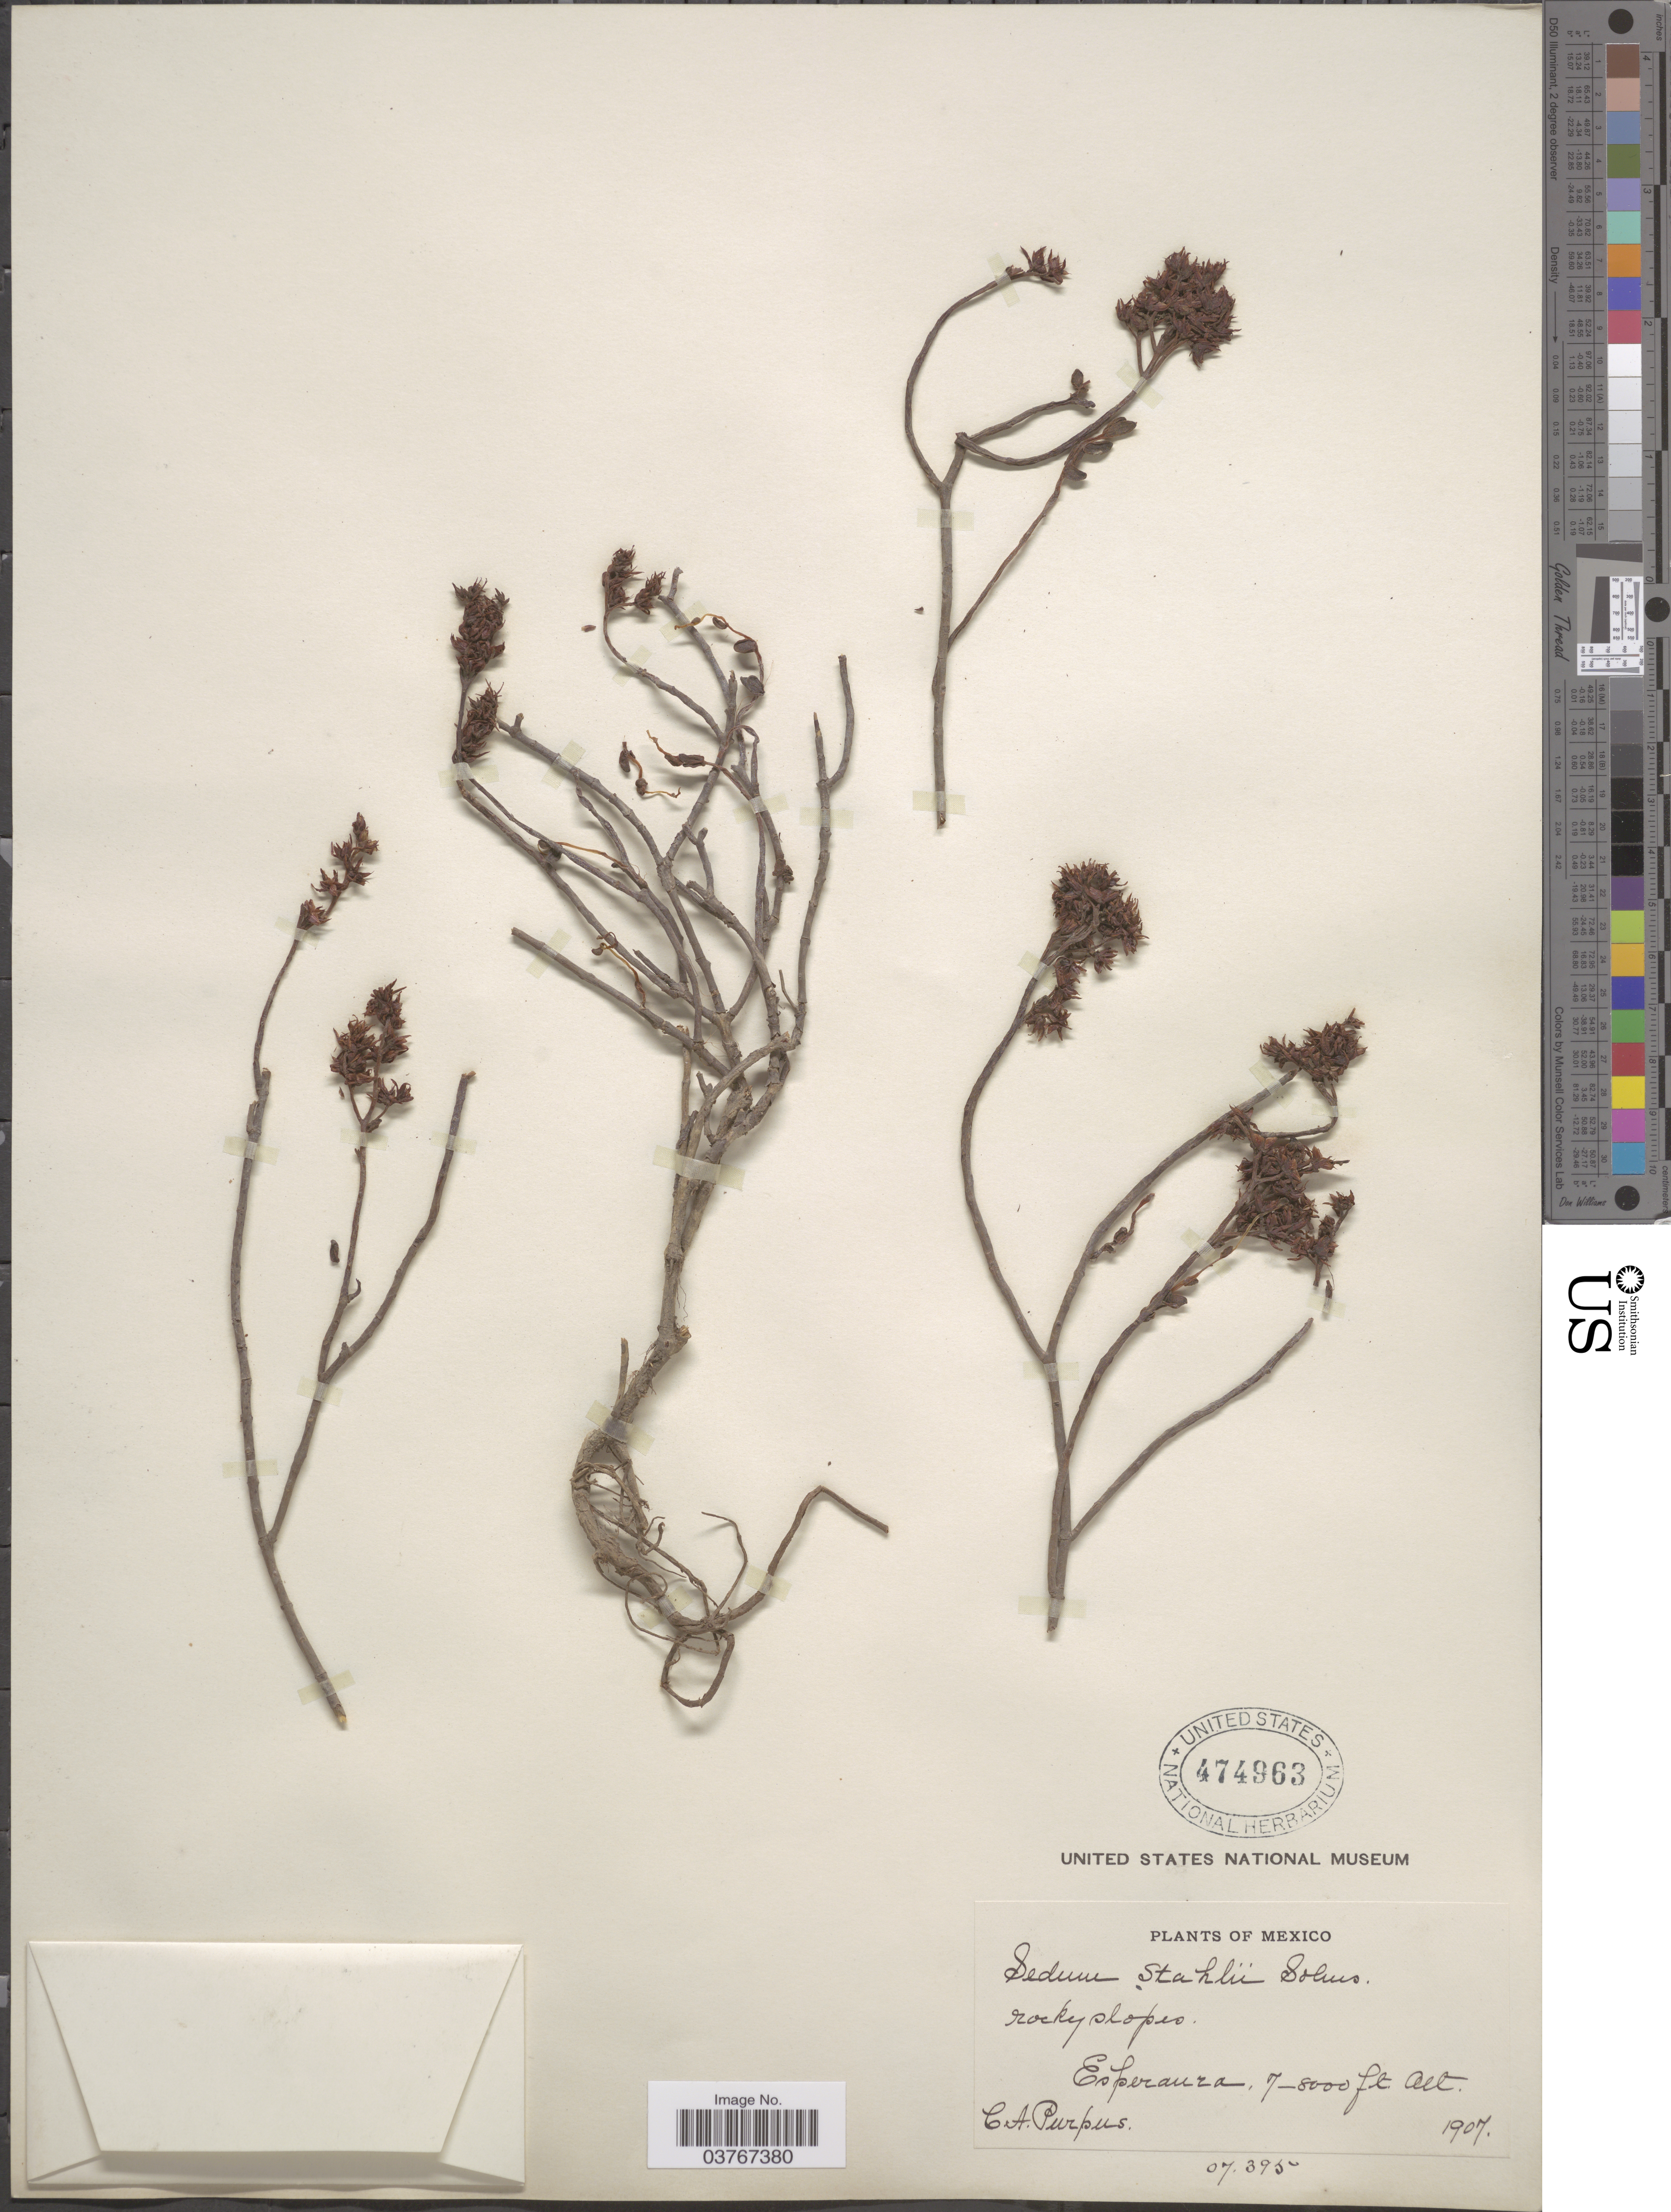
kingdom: Plantae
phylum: Tracheophyta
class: Magnoliopsida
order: Saxifragales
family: Crassulaceae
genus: Sedum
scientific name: Sedum stahlii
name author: Solms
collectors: C. A. Purpus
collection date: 1907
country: Mexico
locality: Esperanza.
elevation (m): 2134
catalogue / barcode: US 474963